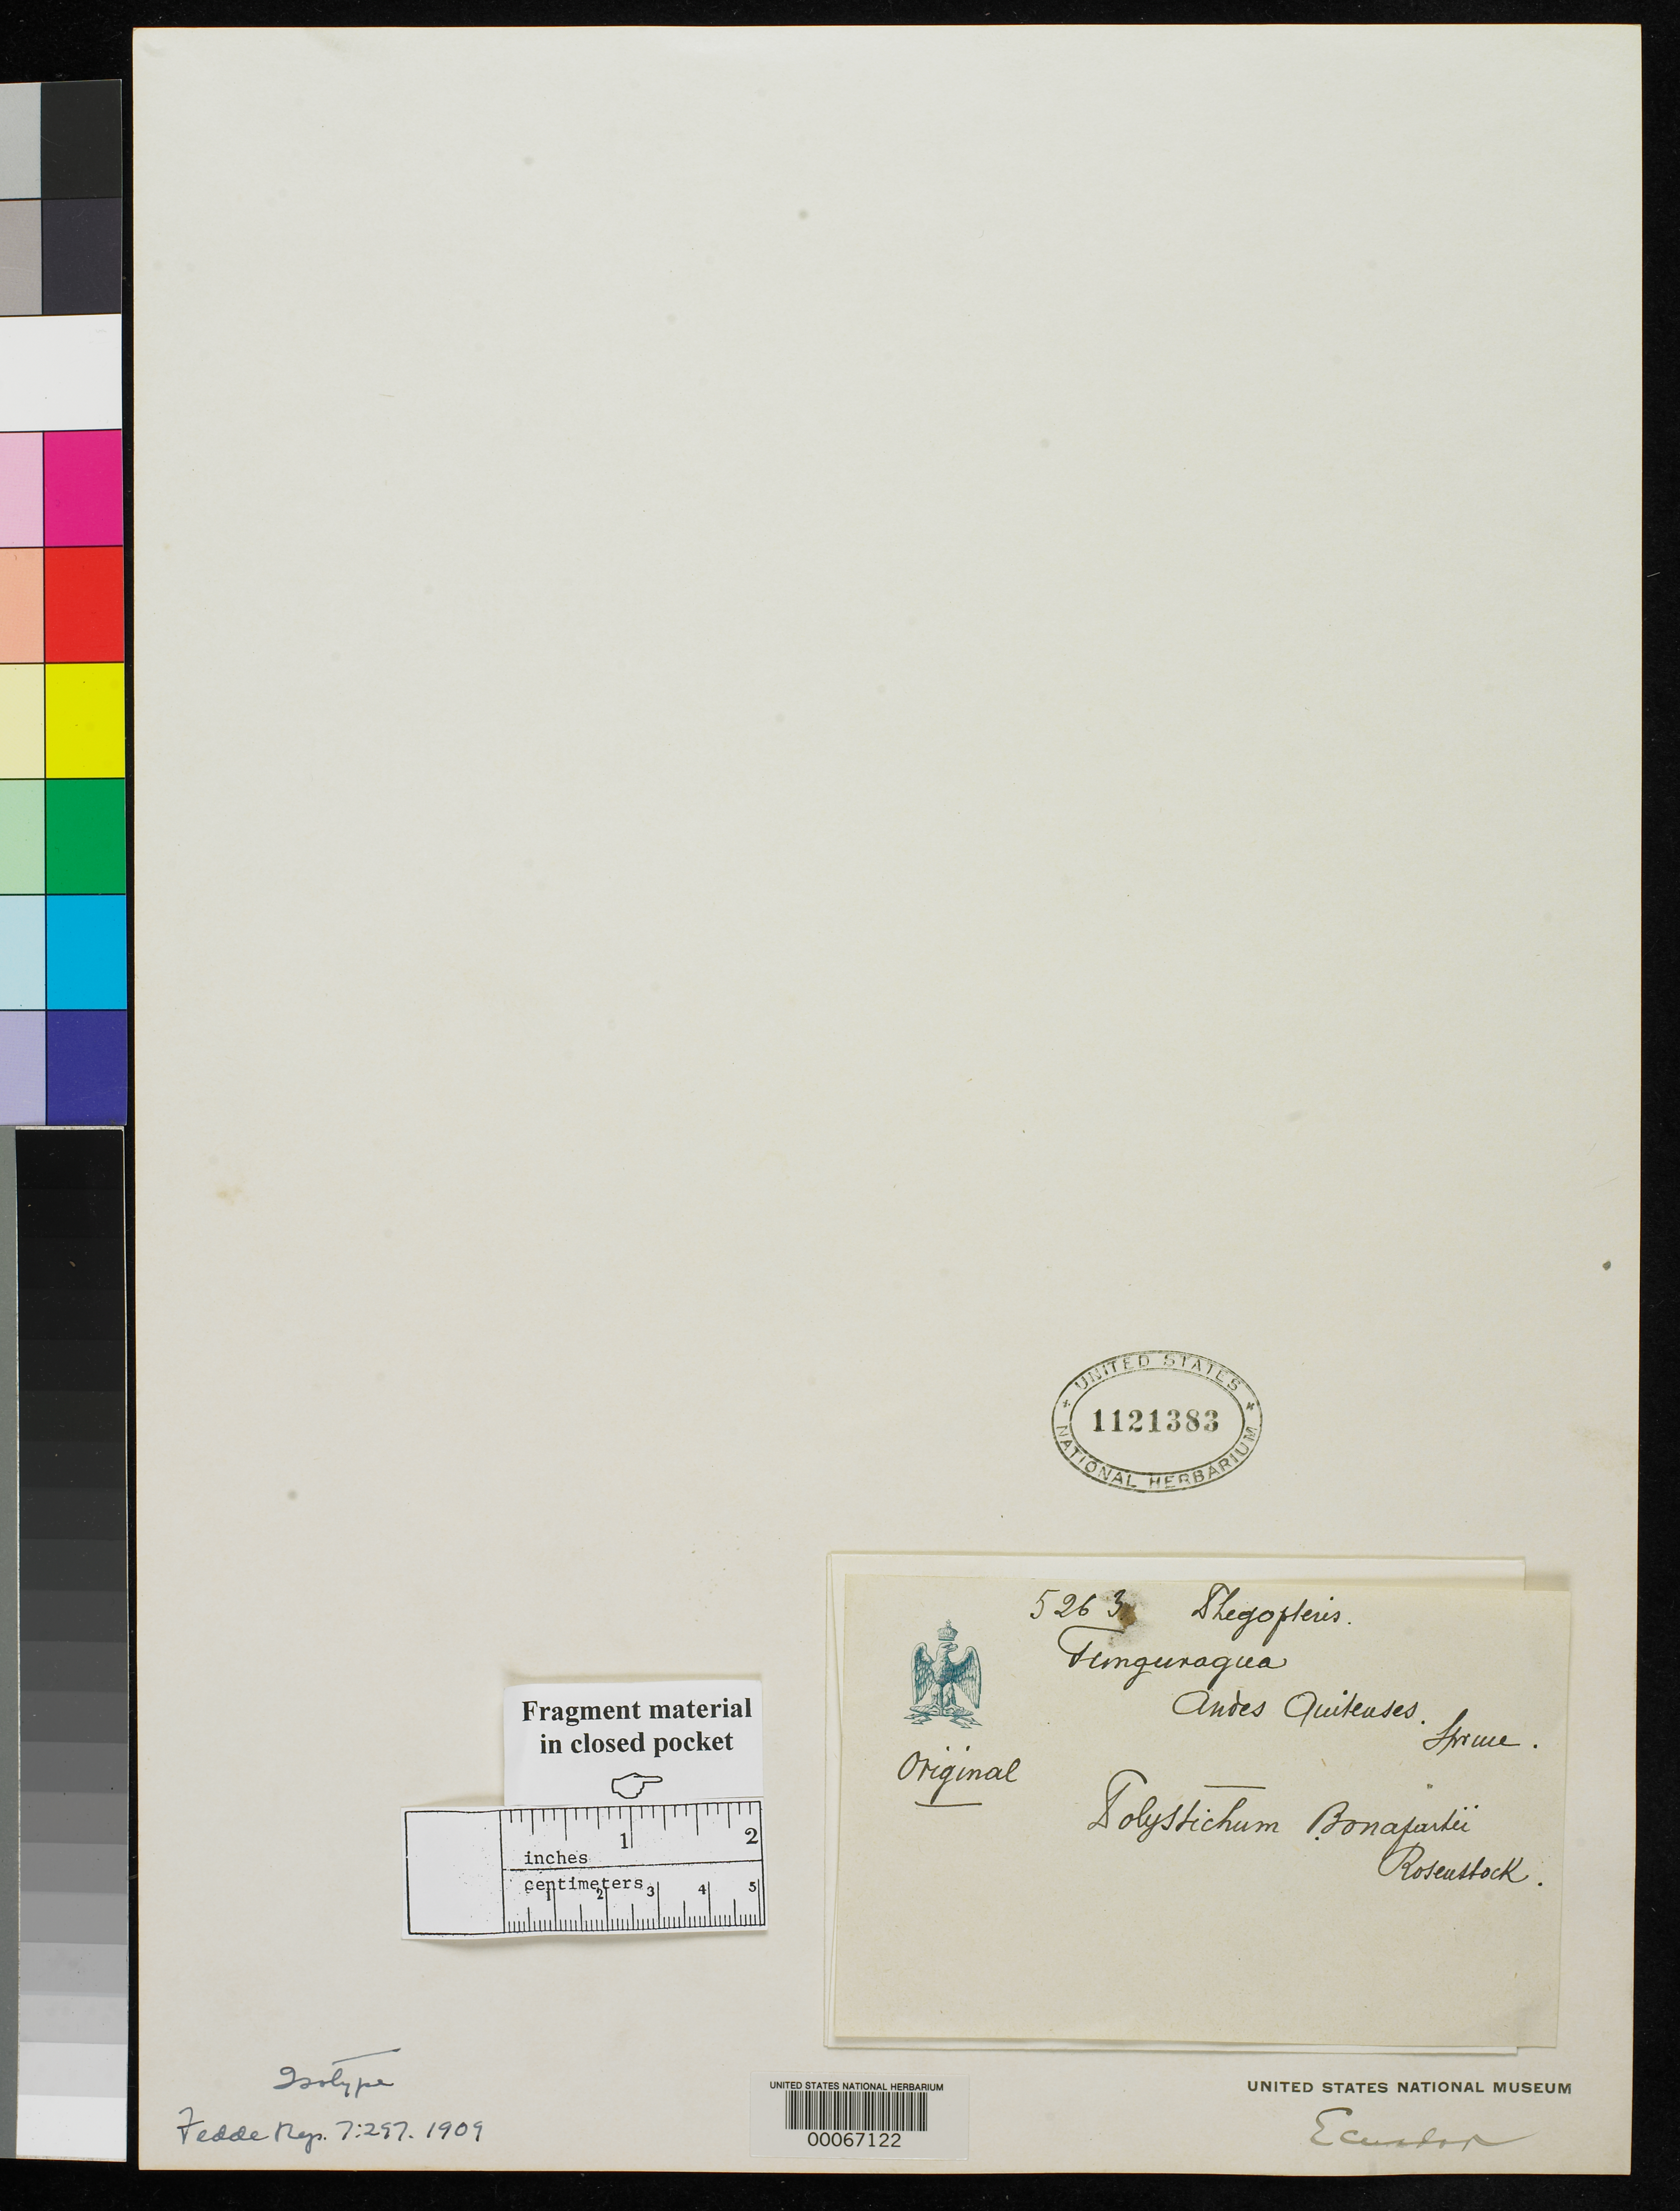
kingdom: Plantae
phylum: Tracheophyta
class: Polypodiopsida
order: Polypodiales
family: Dryopteridaceae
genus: Polystichum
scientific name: Polystichum bonapartei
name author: Rosenst.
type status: Type Fragment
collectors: R. Spruce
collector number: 5263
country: Ecuador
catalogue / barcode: US 1121383